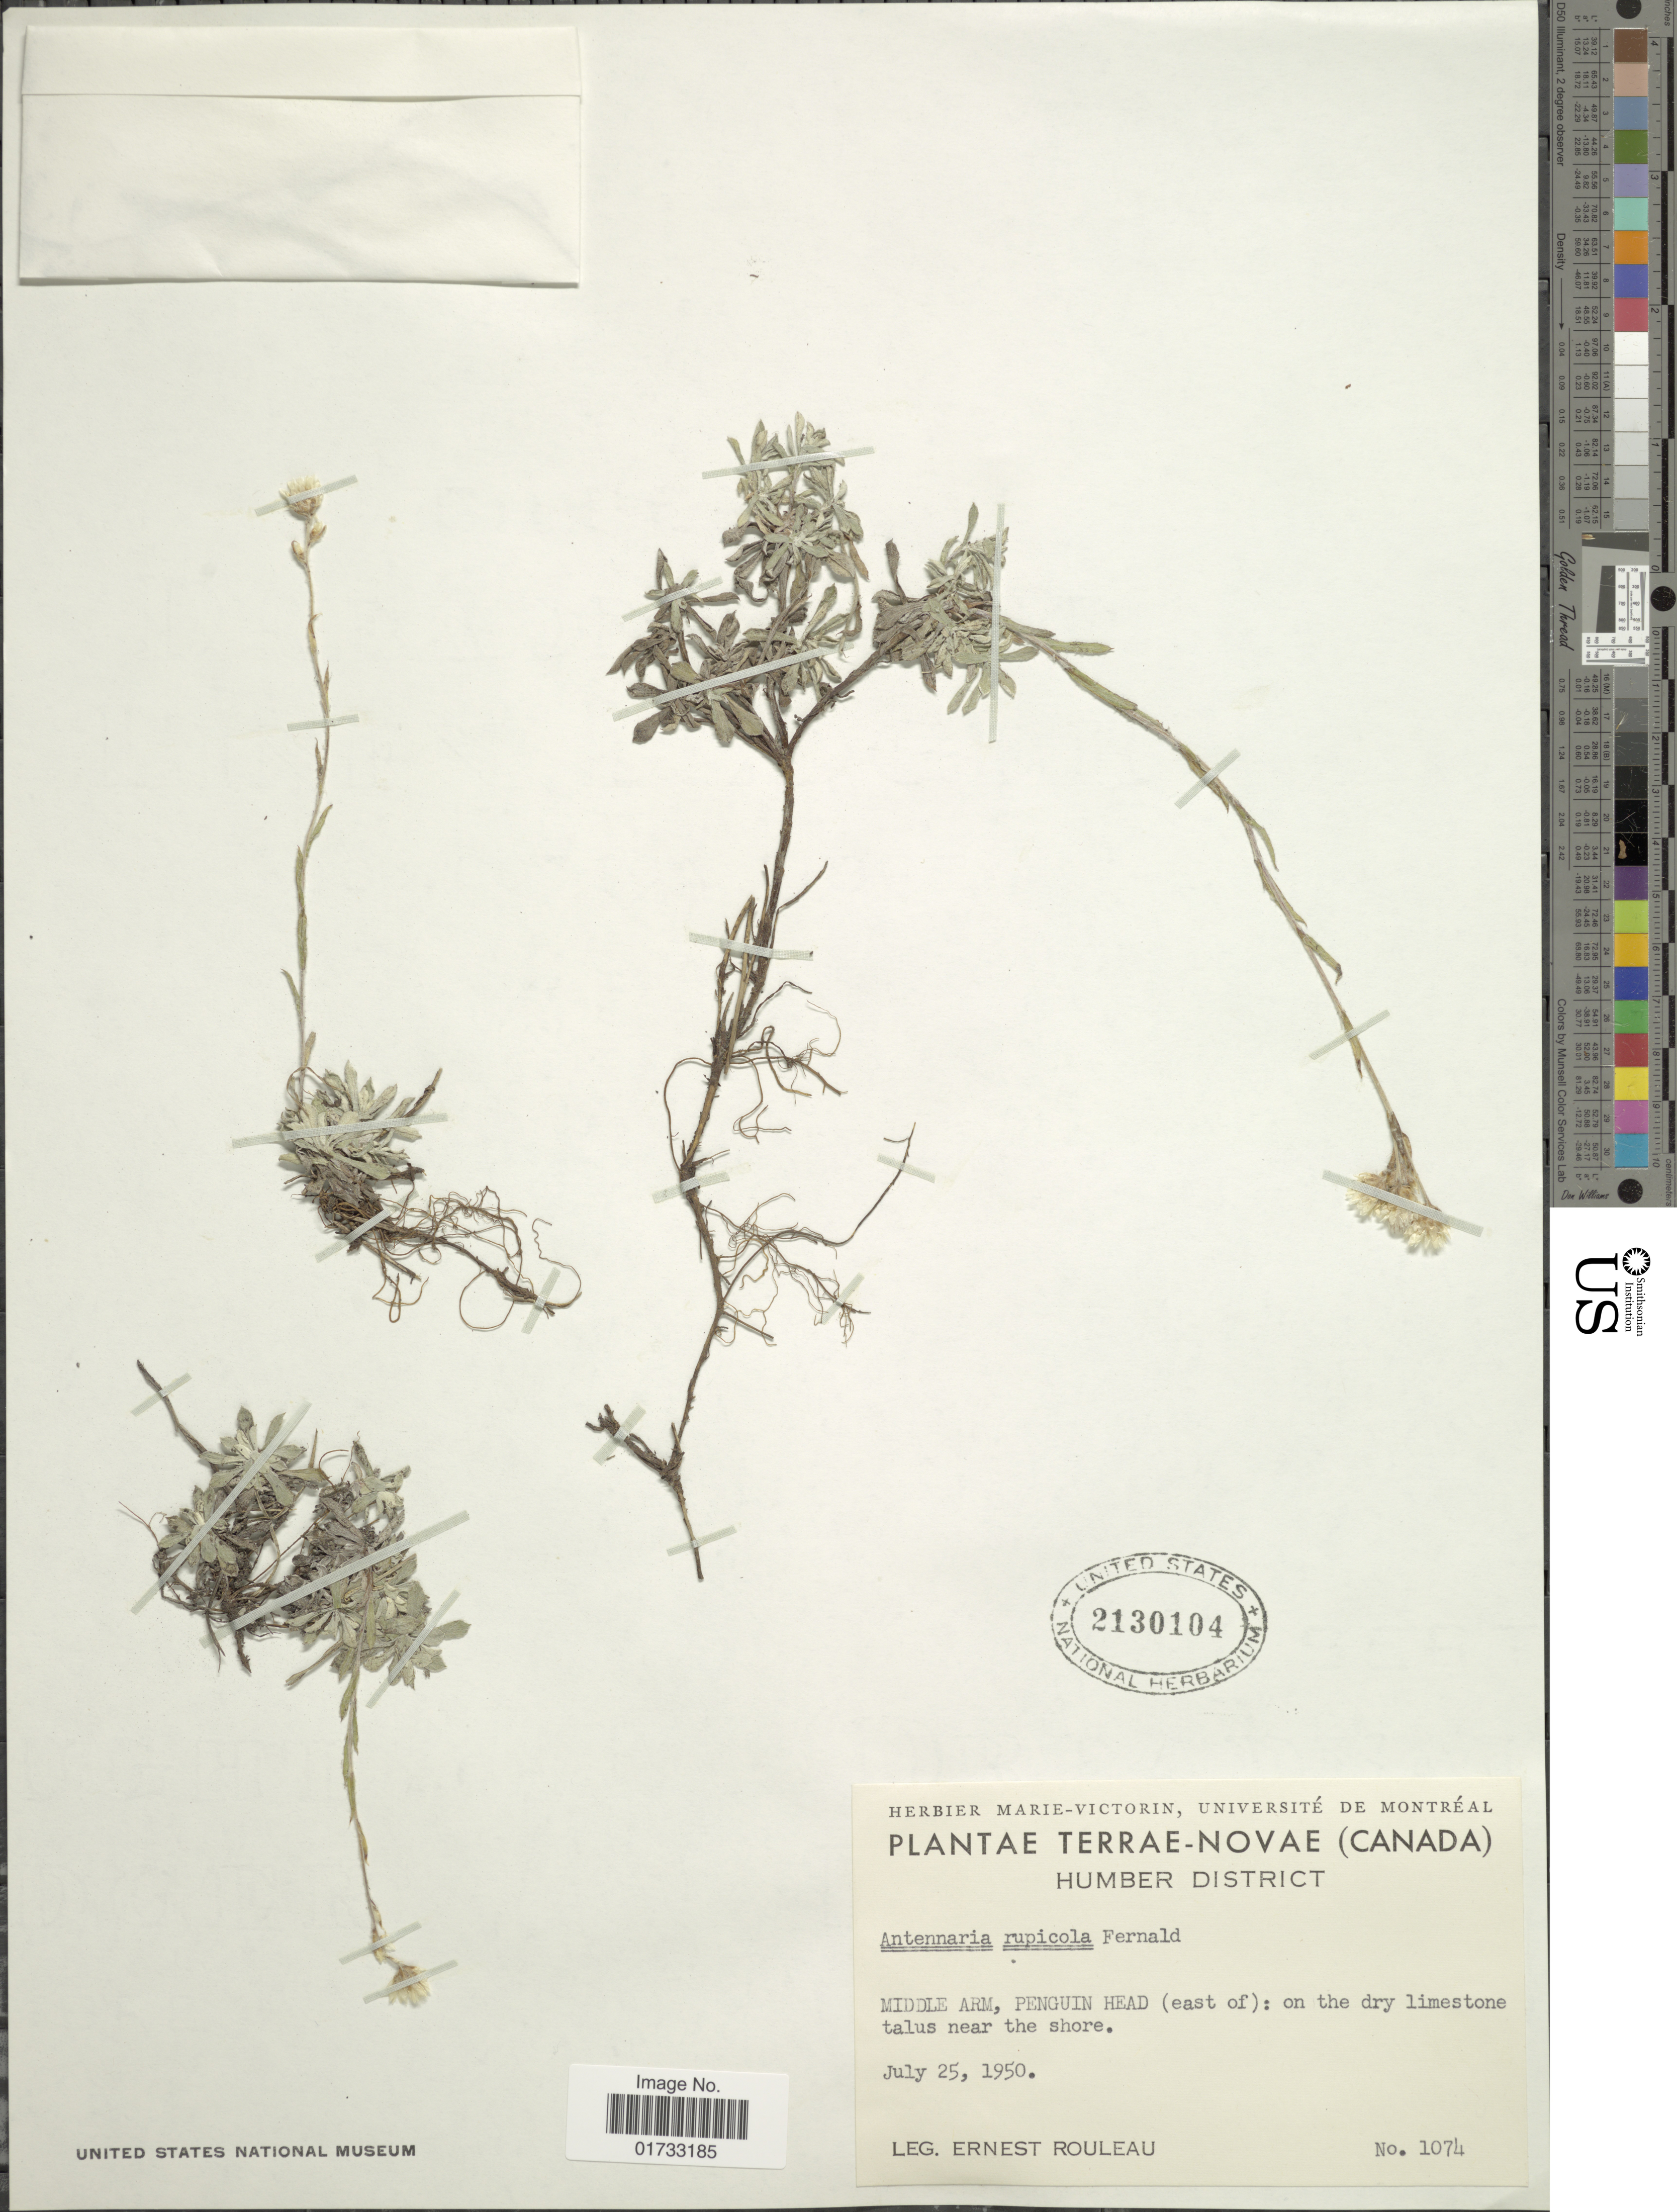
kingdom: Plantae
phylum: Tracheophyta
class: Magnoliopsida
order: Asterales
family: Asteraceae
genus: Antennaria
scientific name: Antennaria rupicola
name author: Fernald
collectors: E. Rouleau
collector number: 1074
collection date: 1950-07-25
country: Canada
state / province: Newfoundland and Labrador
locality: Terrae-Novae,Humber District, Middle Arm, Penguin Head (east of): on the dry limestone talus near the shore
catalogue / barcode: US 2130104